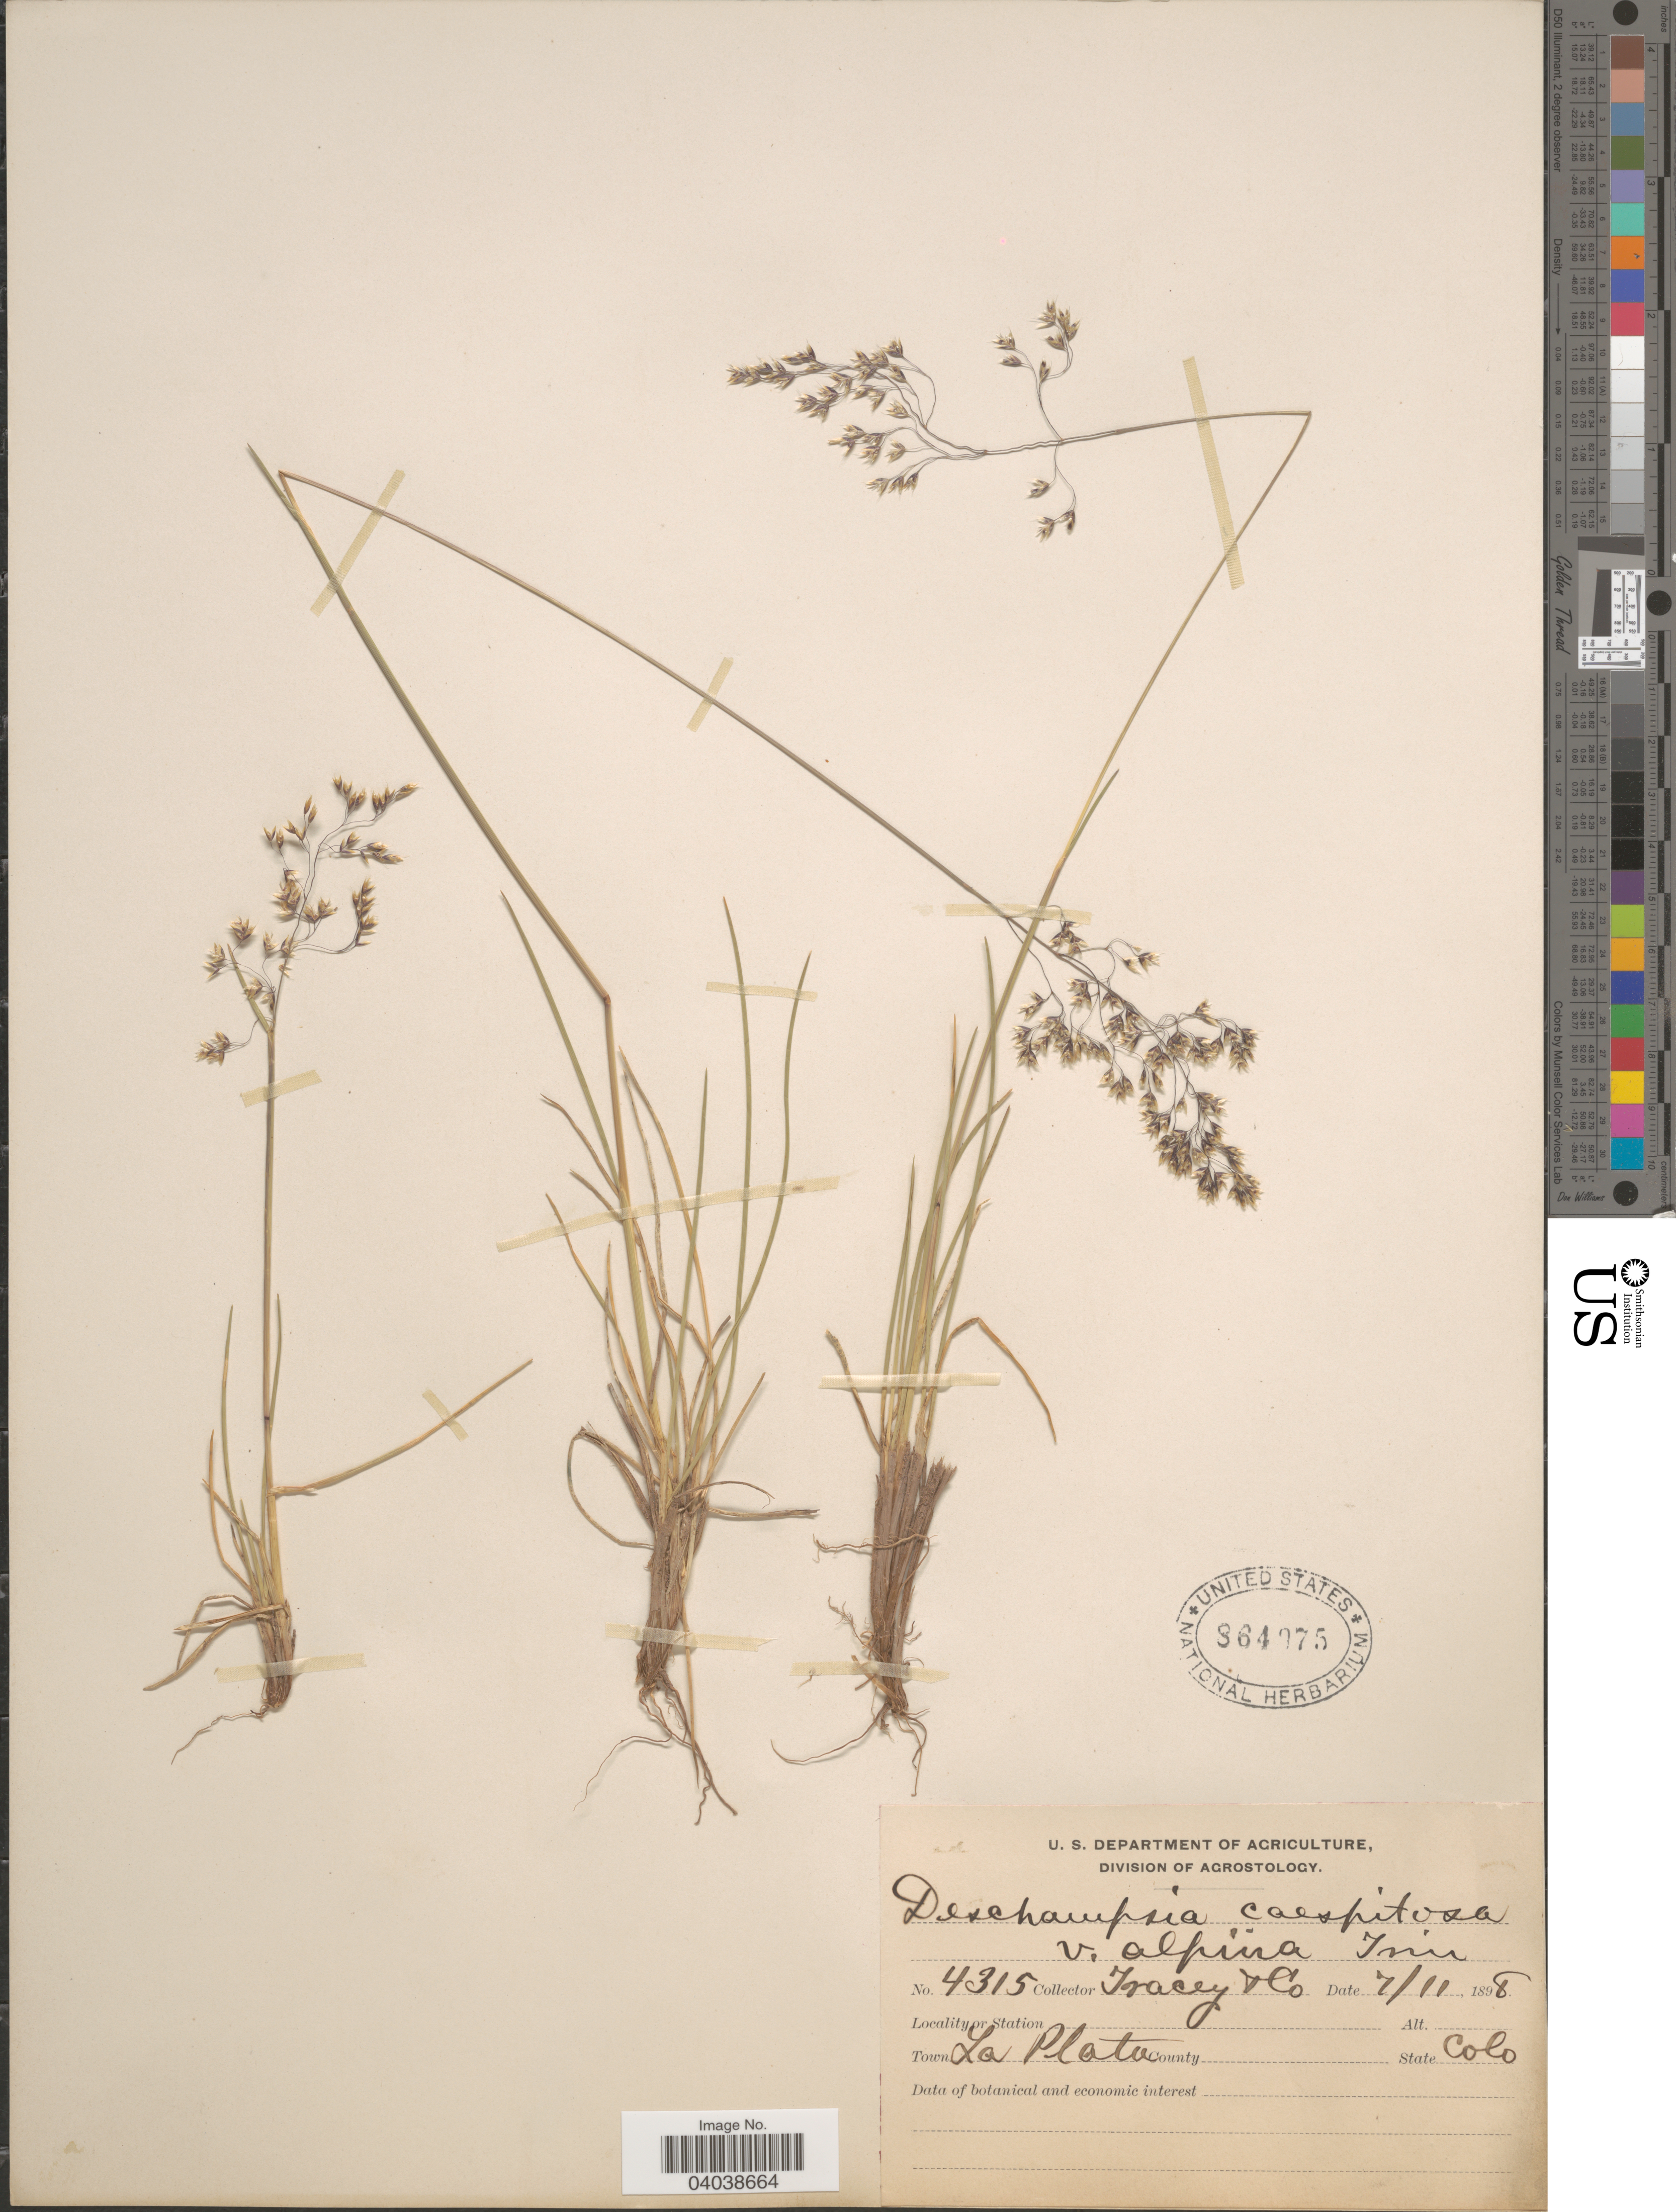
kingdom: Plantae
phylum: Tracheophyta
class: Liliopsida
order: Poales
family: Poaceae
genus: Deschampsia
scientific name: Deschampsia cespitosa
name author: (L.) P. Beauv.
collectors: Tracey & et al.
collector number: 4315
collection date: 1898-07-11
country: United States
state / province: Colorado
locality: Town La Plata.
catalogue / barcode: US 864975